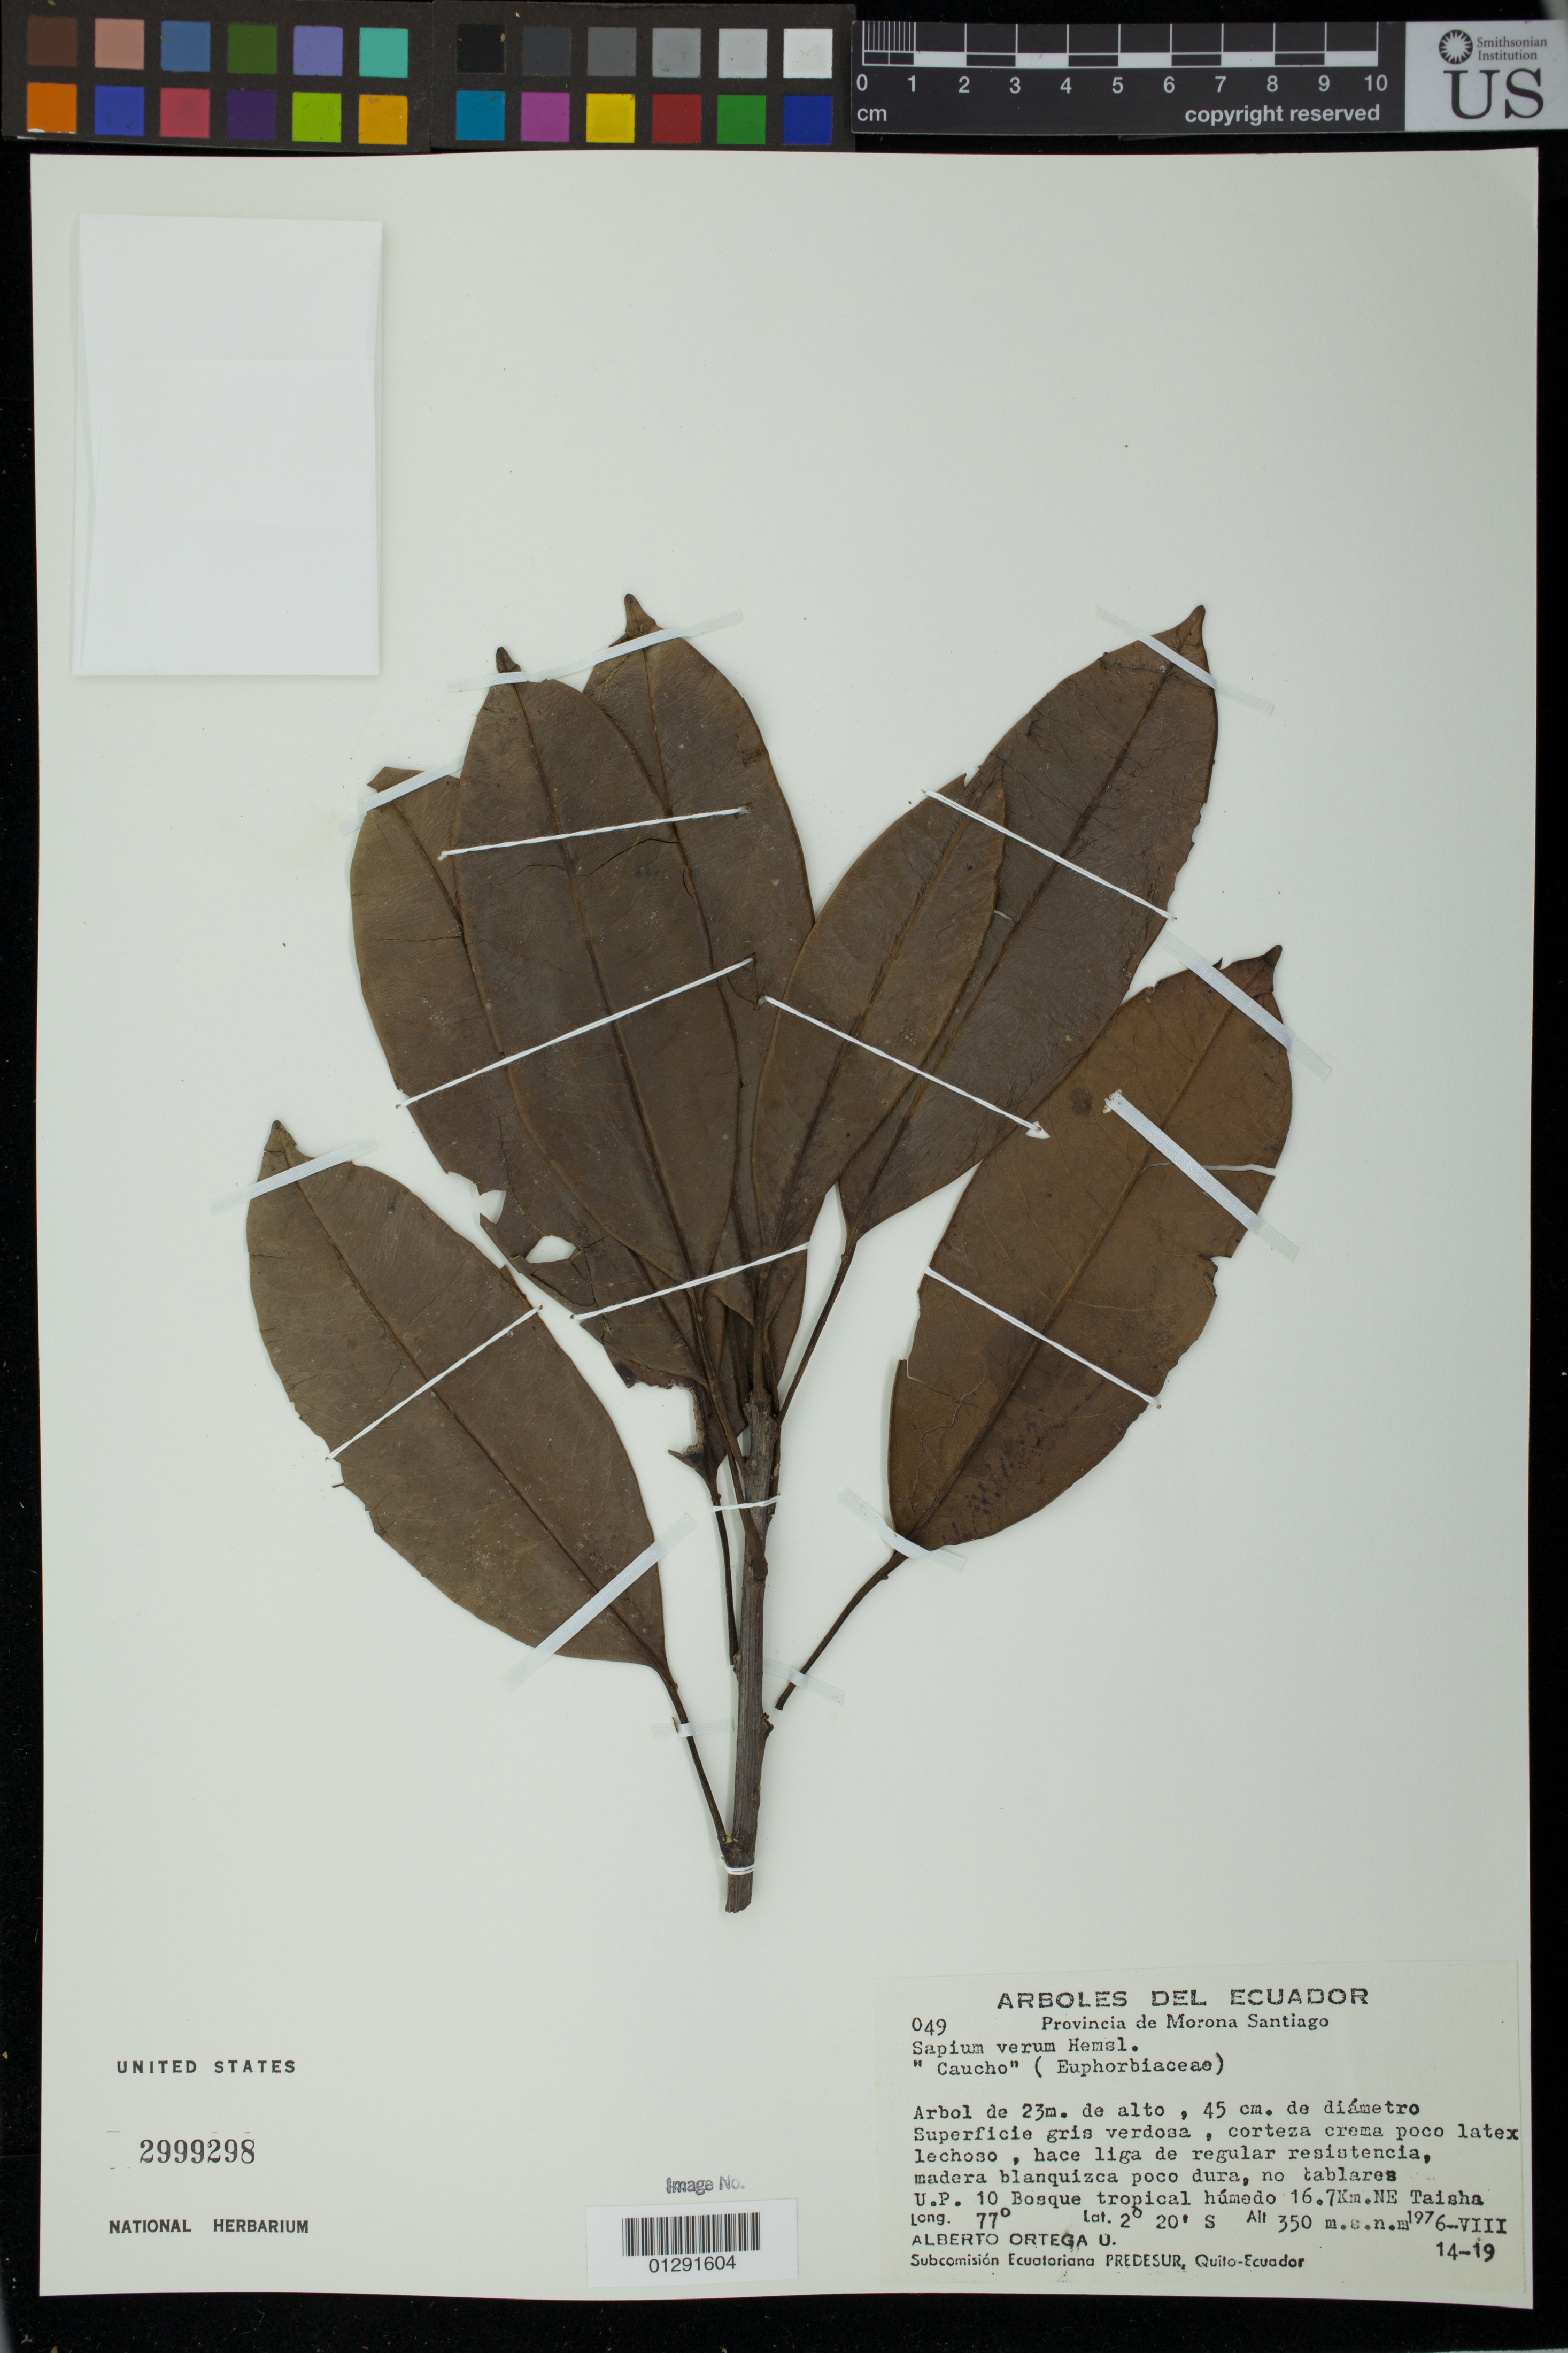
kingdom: Plantae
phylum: Tracheophyta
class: Magnoliopsida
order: Malpighiales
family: Euphorbiaceae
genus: Sapium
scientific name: Sapium stylare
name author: Müll. Arg.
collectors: A. T. Ortega U.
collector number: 049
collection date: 1976-08-14/1976-08-19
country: Ecuador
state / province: Morona-Santiago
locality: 16.75 Km. NE Taisha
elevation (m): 350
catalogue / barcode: US 2999298